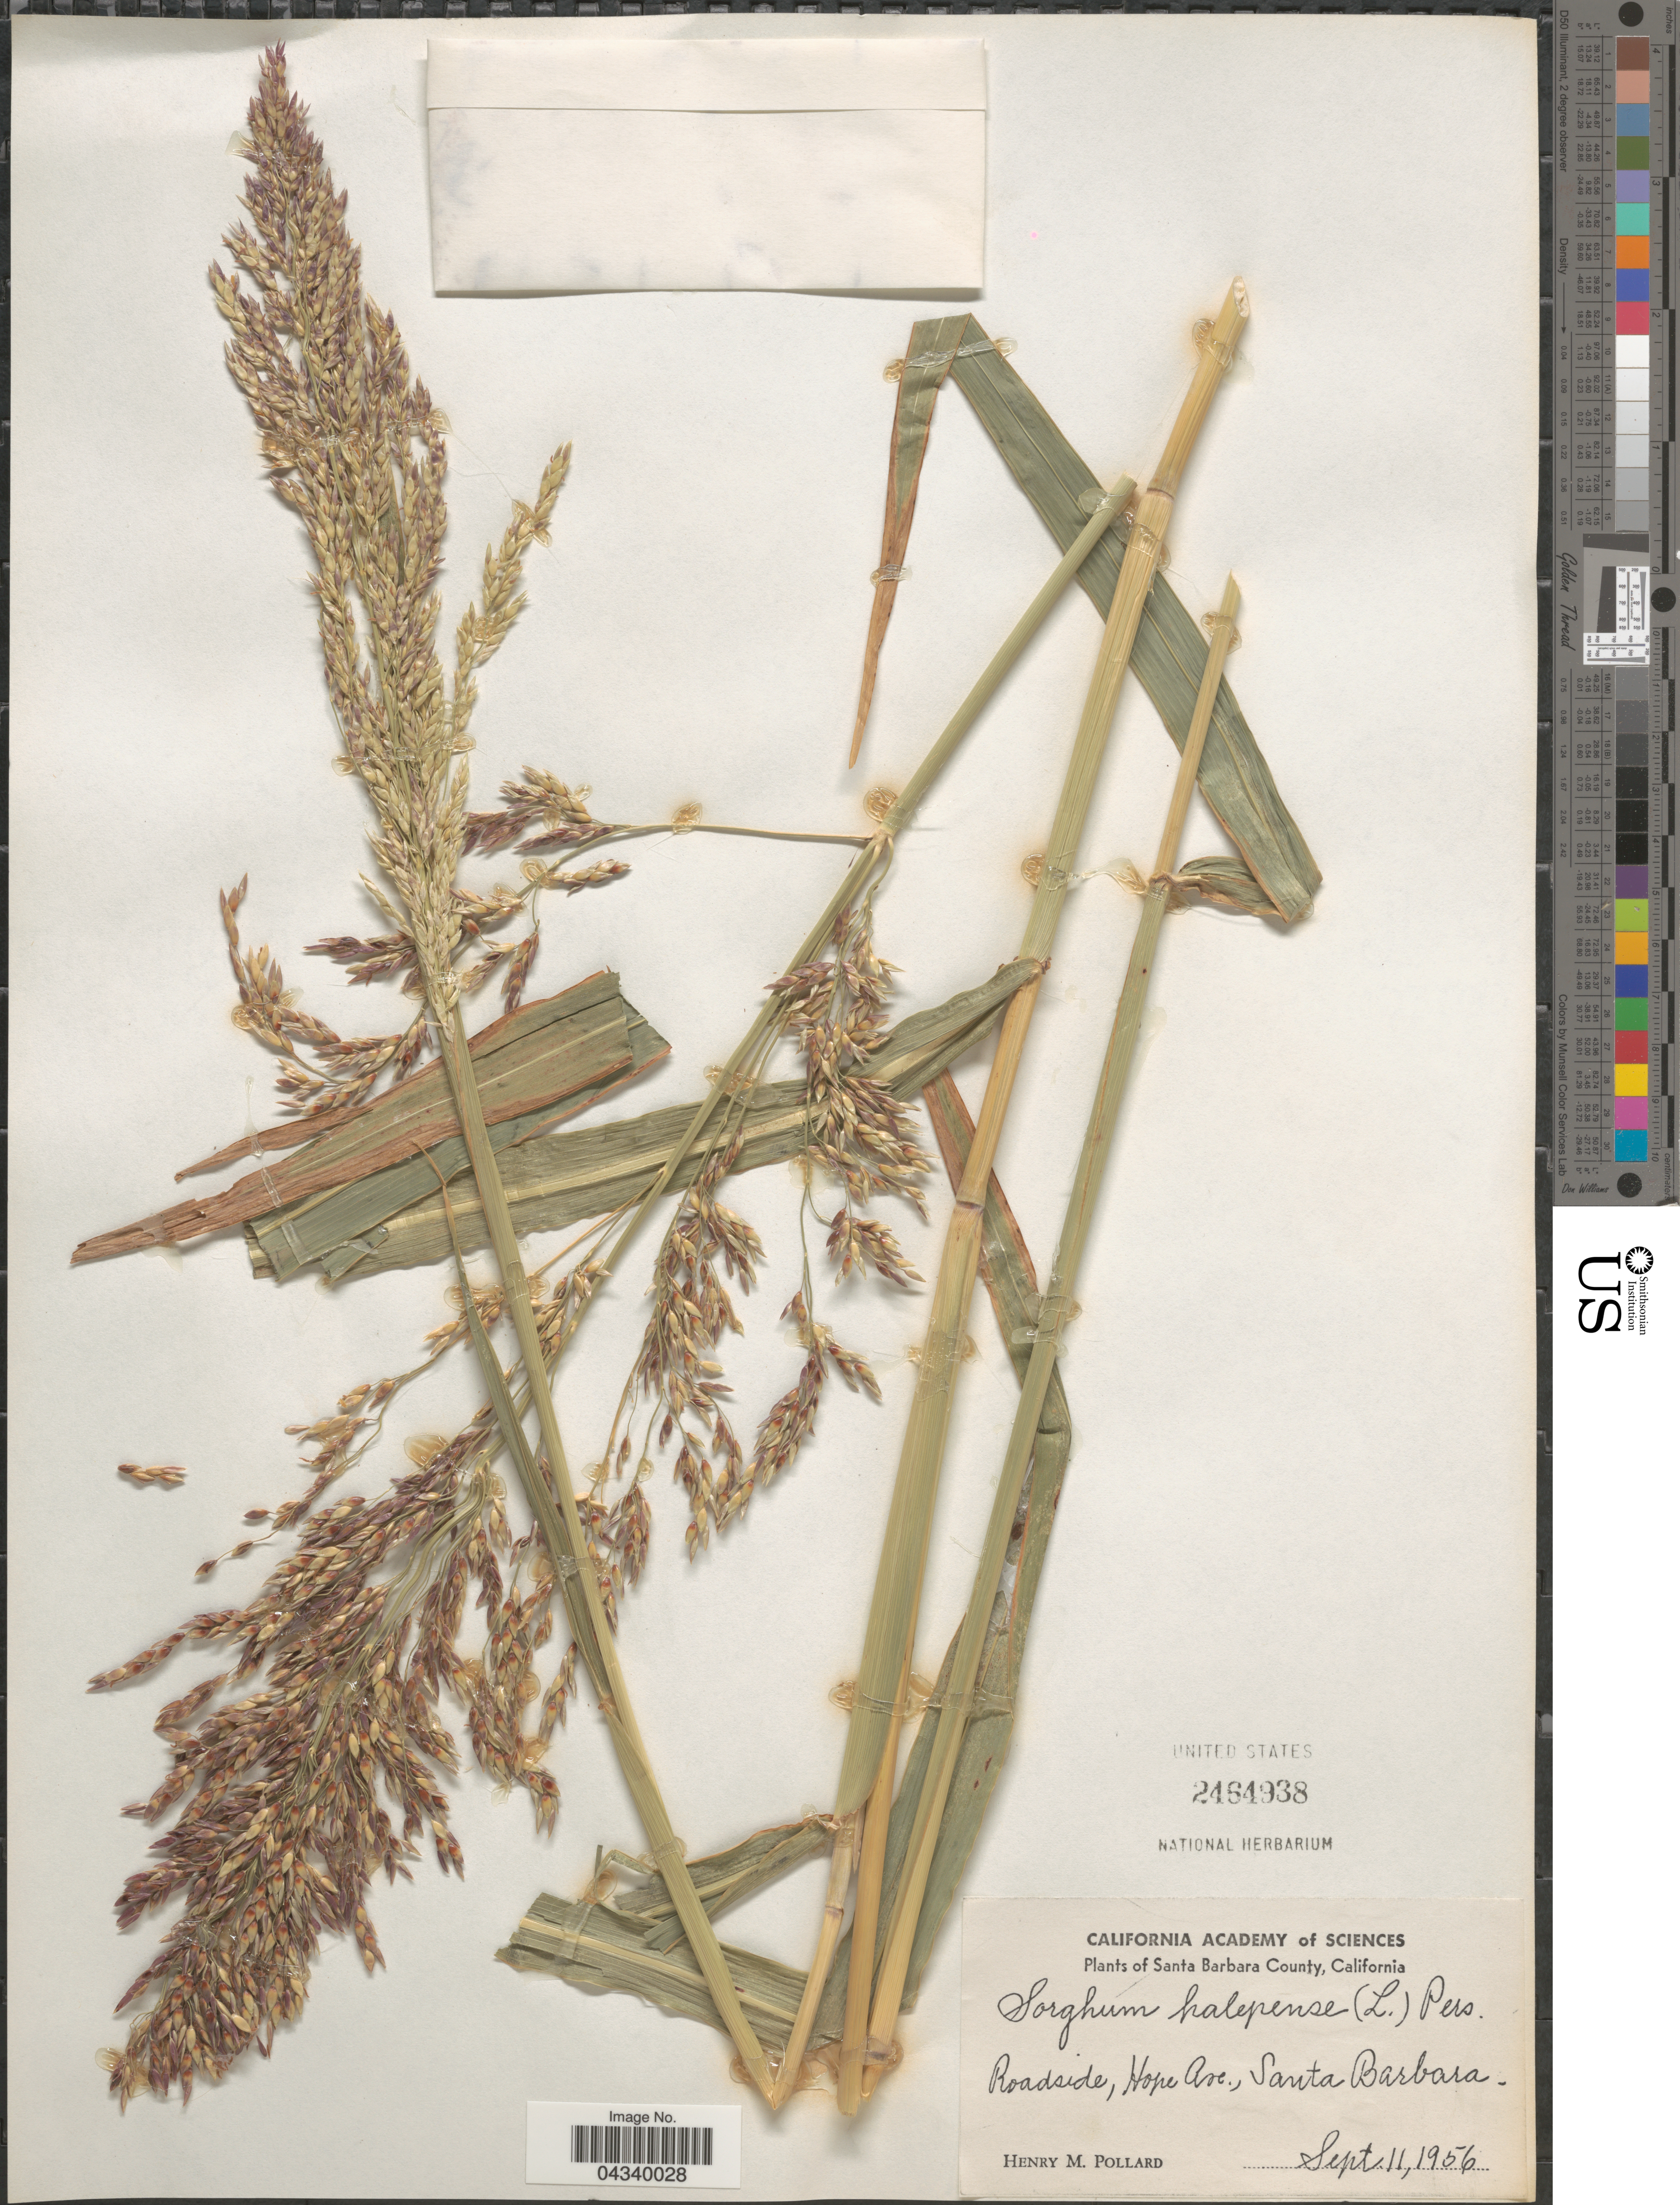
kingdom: Plantae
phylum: Tracheophyta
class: Liliopsida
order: Poales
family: Poaceae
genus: Sorghum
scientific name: Sorghum halepense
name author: (L.) Pers.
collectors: H. M. Pollard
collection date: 1956-09-11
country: United States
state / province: California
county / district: Santa Barbara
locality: Santa Barbara County. Roadside, Hope Ave., Santa Barbara.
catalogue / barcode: US 2464938